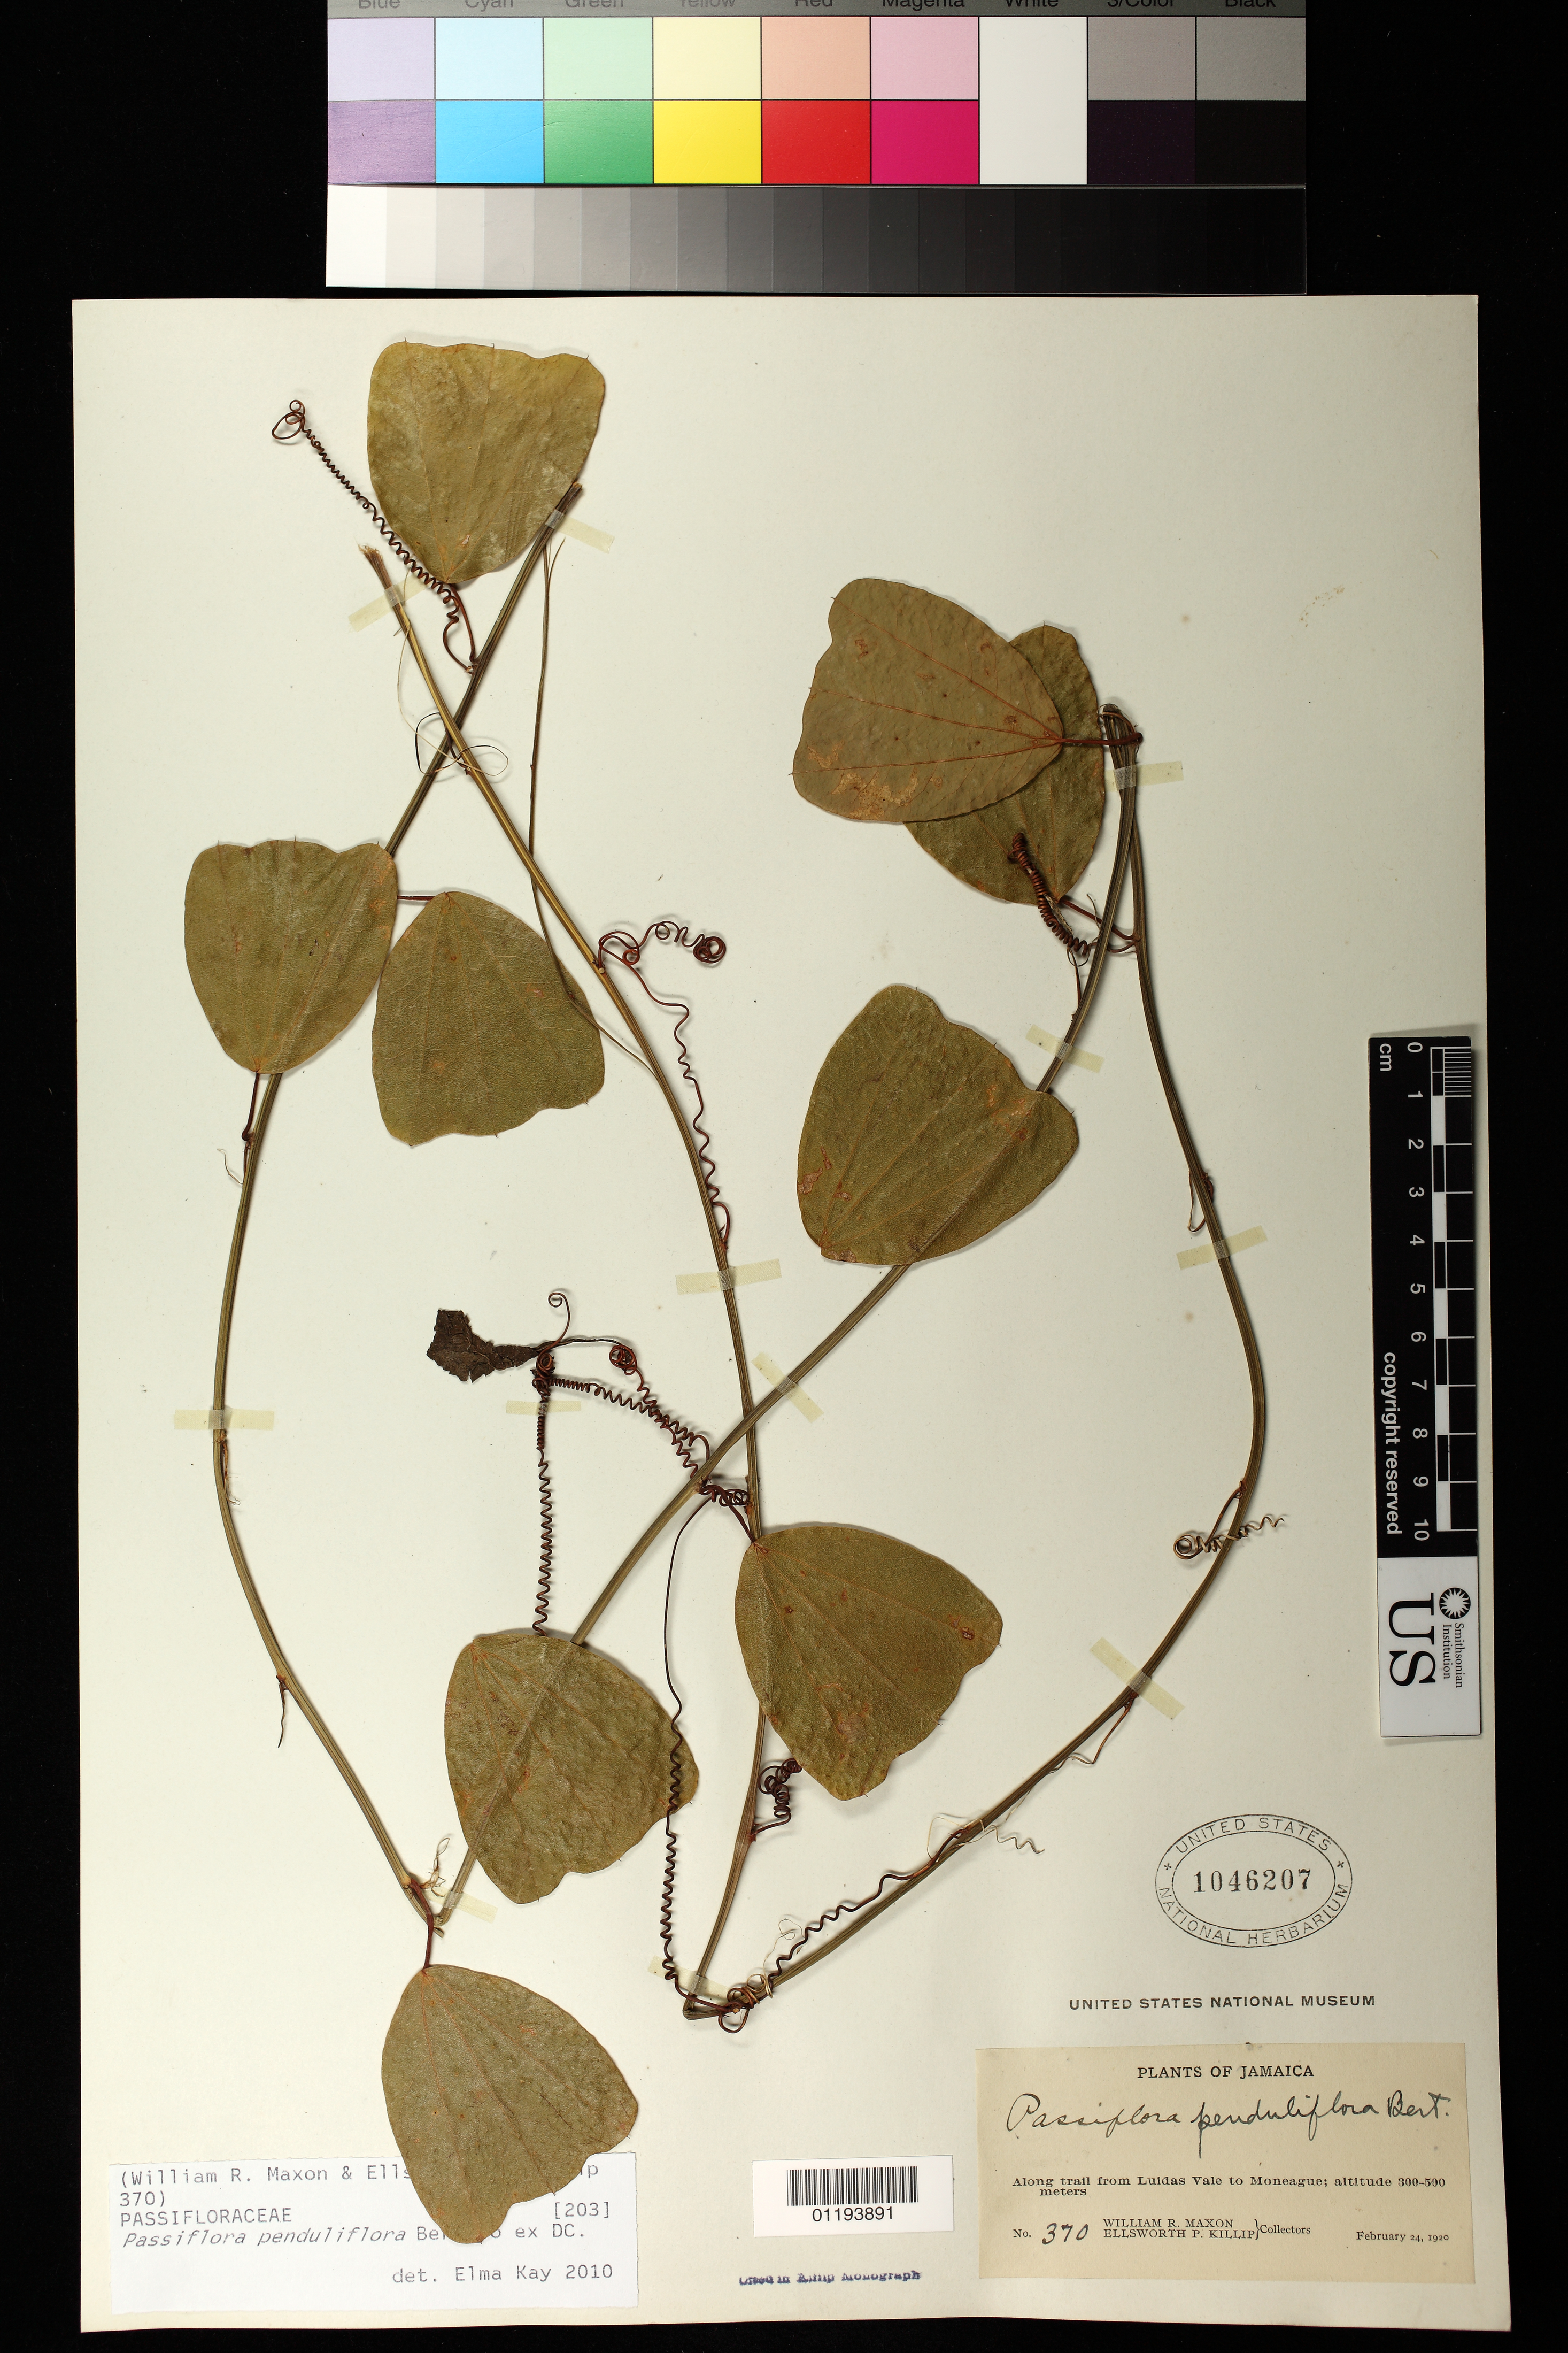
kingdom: Plantae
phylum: Tracheophyta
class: Magnoliopsida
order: Malpighiales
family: Passifloraceae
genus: Passiflora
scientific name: Passiflora penduliflora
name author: Bertero ex DC.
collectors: W. R. Maxon & E. P. Killip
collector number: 370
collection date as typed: Feb 24 1920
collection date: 1920-02-24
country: Jamaica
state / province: Saint Catherine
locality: Along trail from Luidas [Lluidas] Vale to Moneague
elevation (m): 300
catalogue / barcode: US 1046207